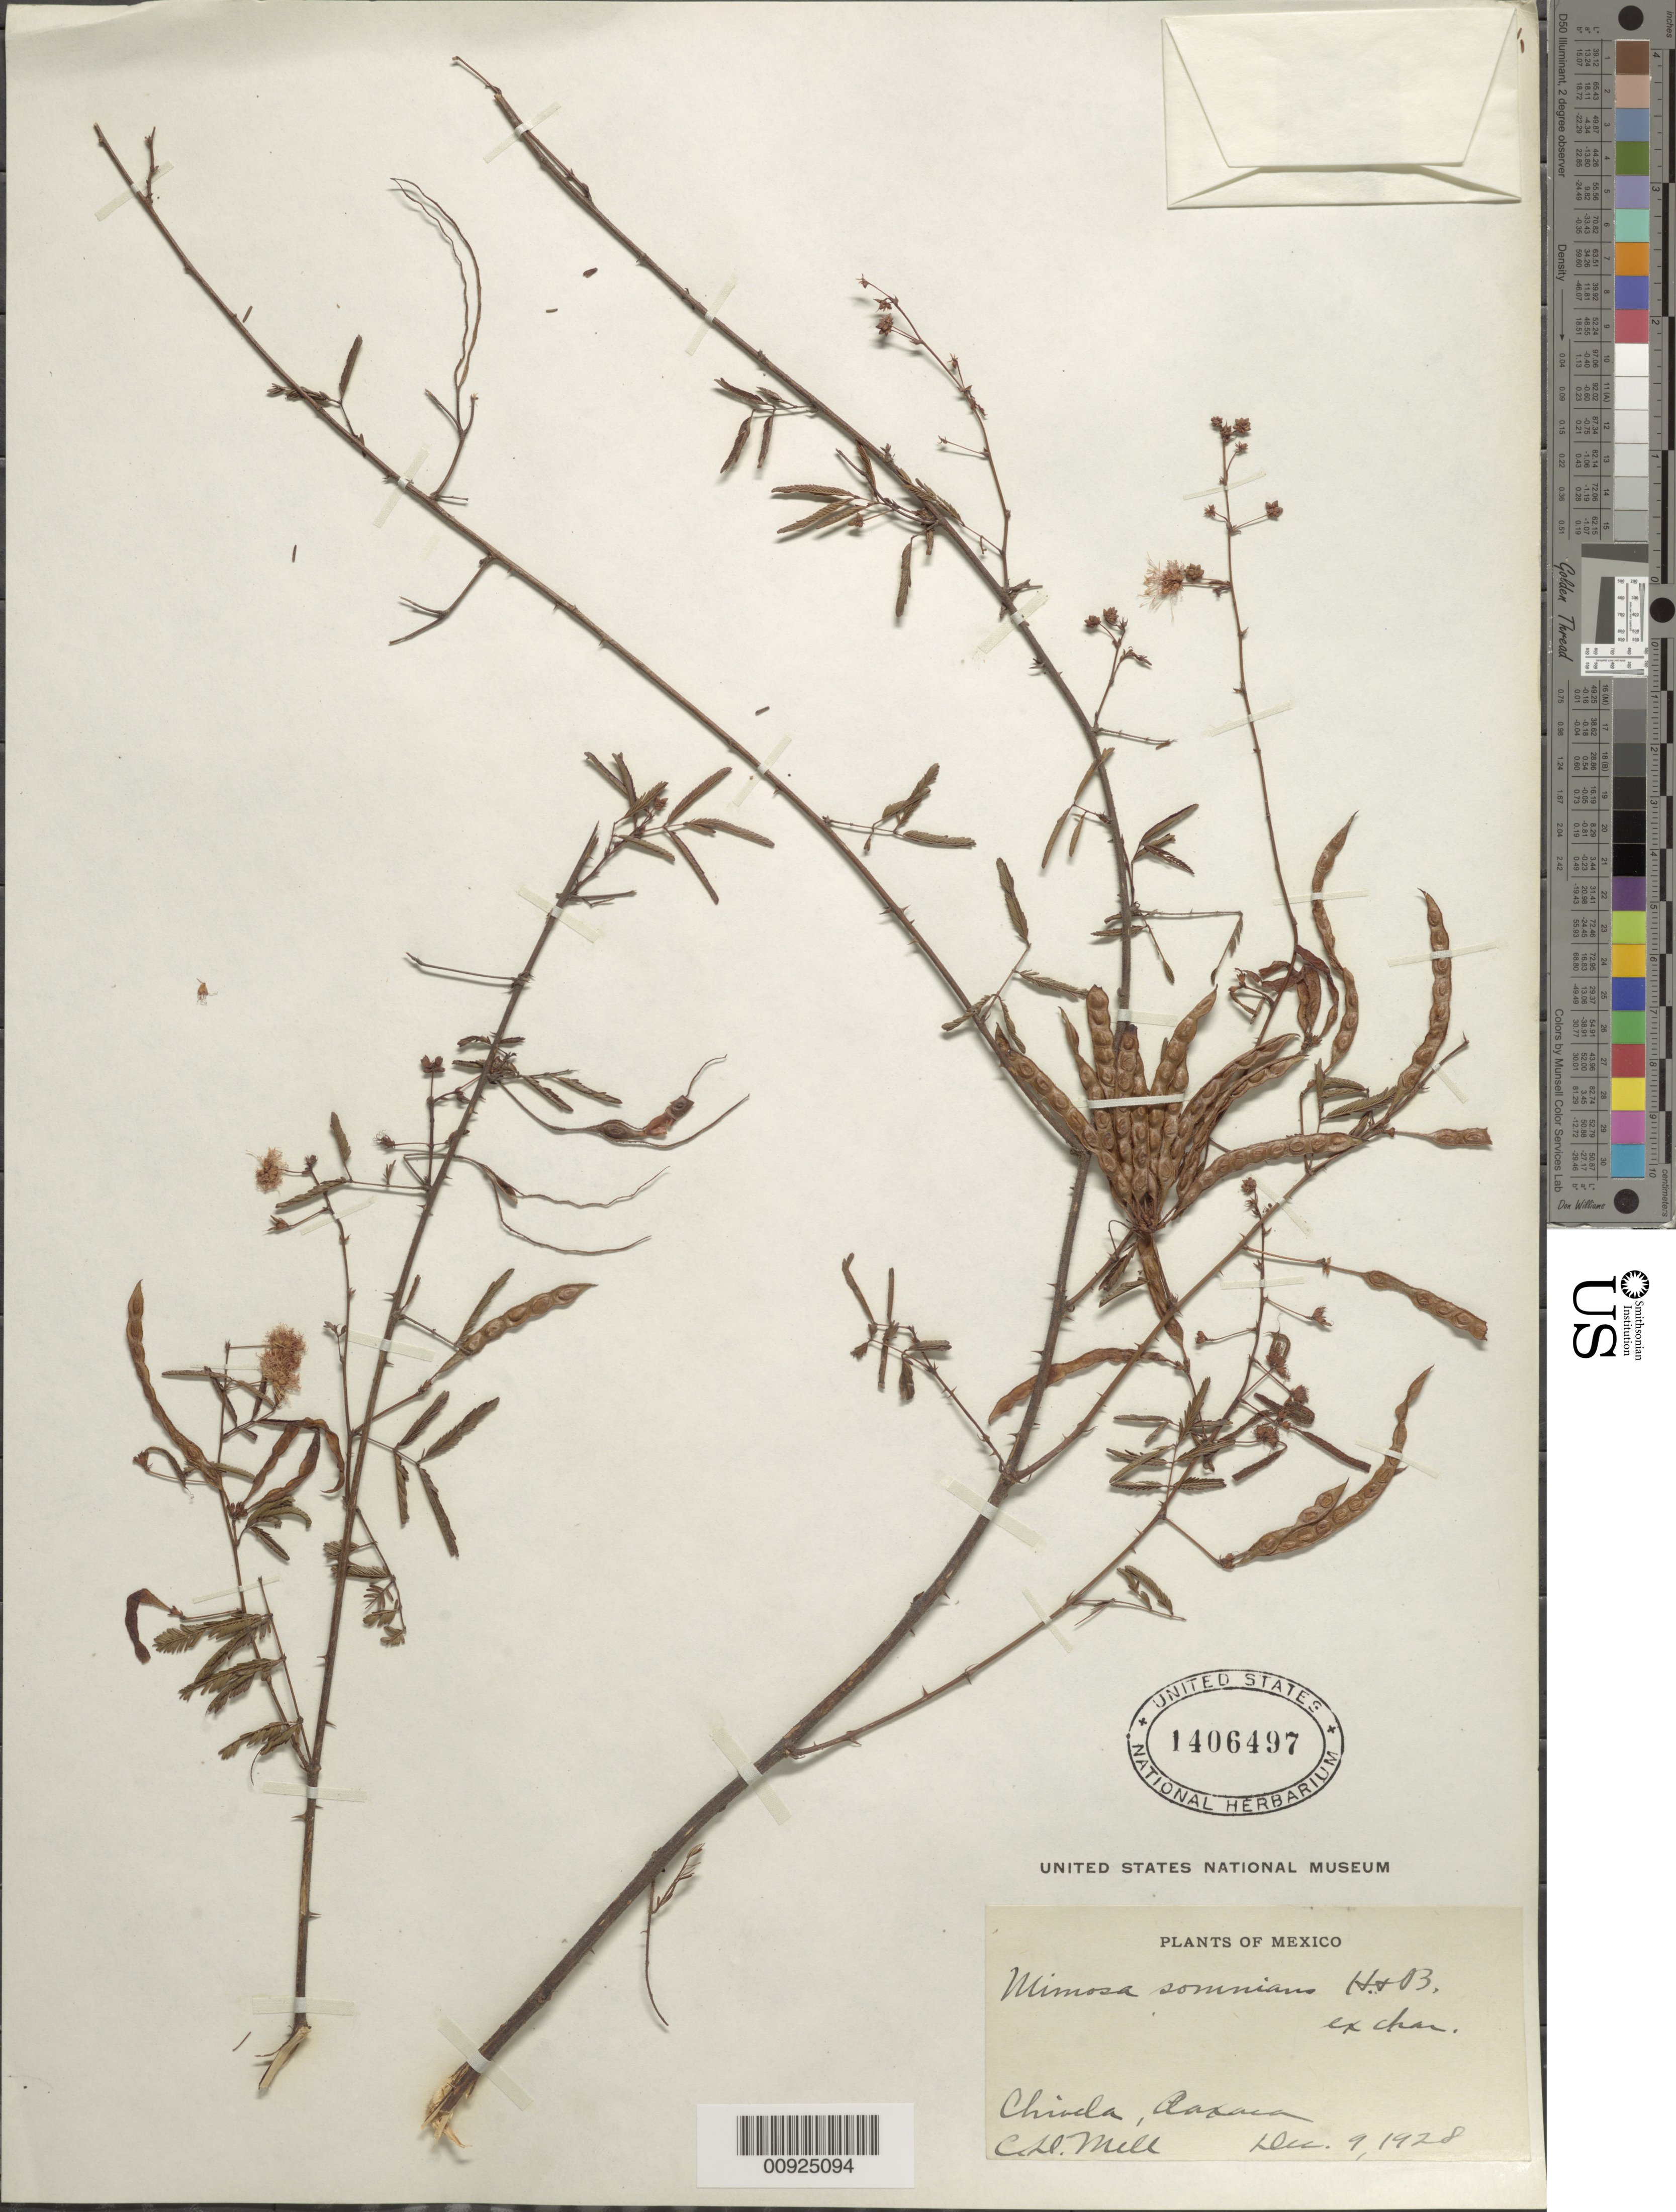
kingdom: Plantae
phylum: Tracheophyta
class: Magnoliopsida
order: Fabales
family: Fabaceae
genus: Mimosa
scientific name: Mimosa somnians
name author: Humb. & Bonpl. ex Willd.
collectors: C. D. Mell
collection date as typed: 09 Dec 1928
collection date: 1928-12-09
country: Mexico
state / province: Oaxaca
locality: Chivela, Oaxaca.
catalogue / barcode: US 1406497